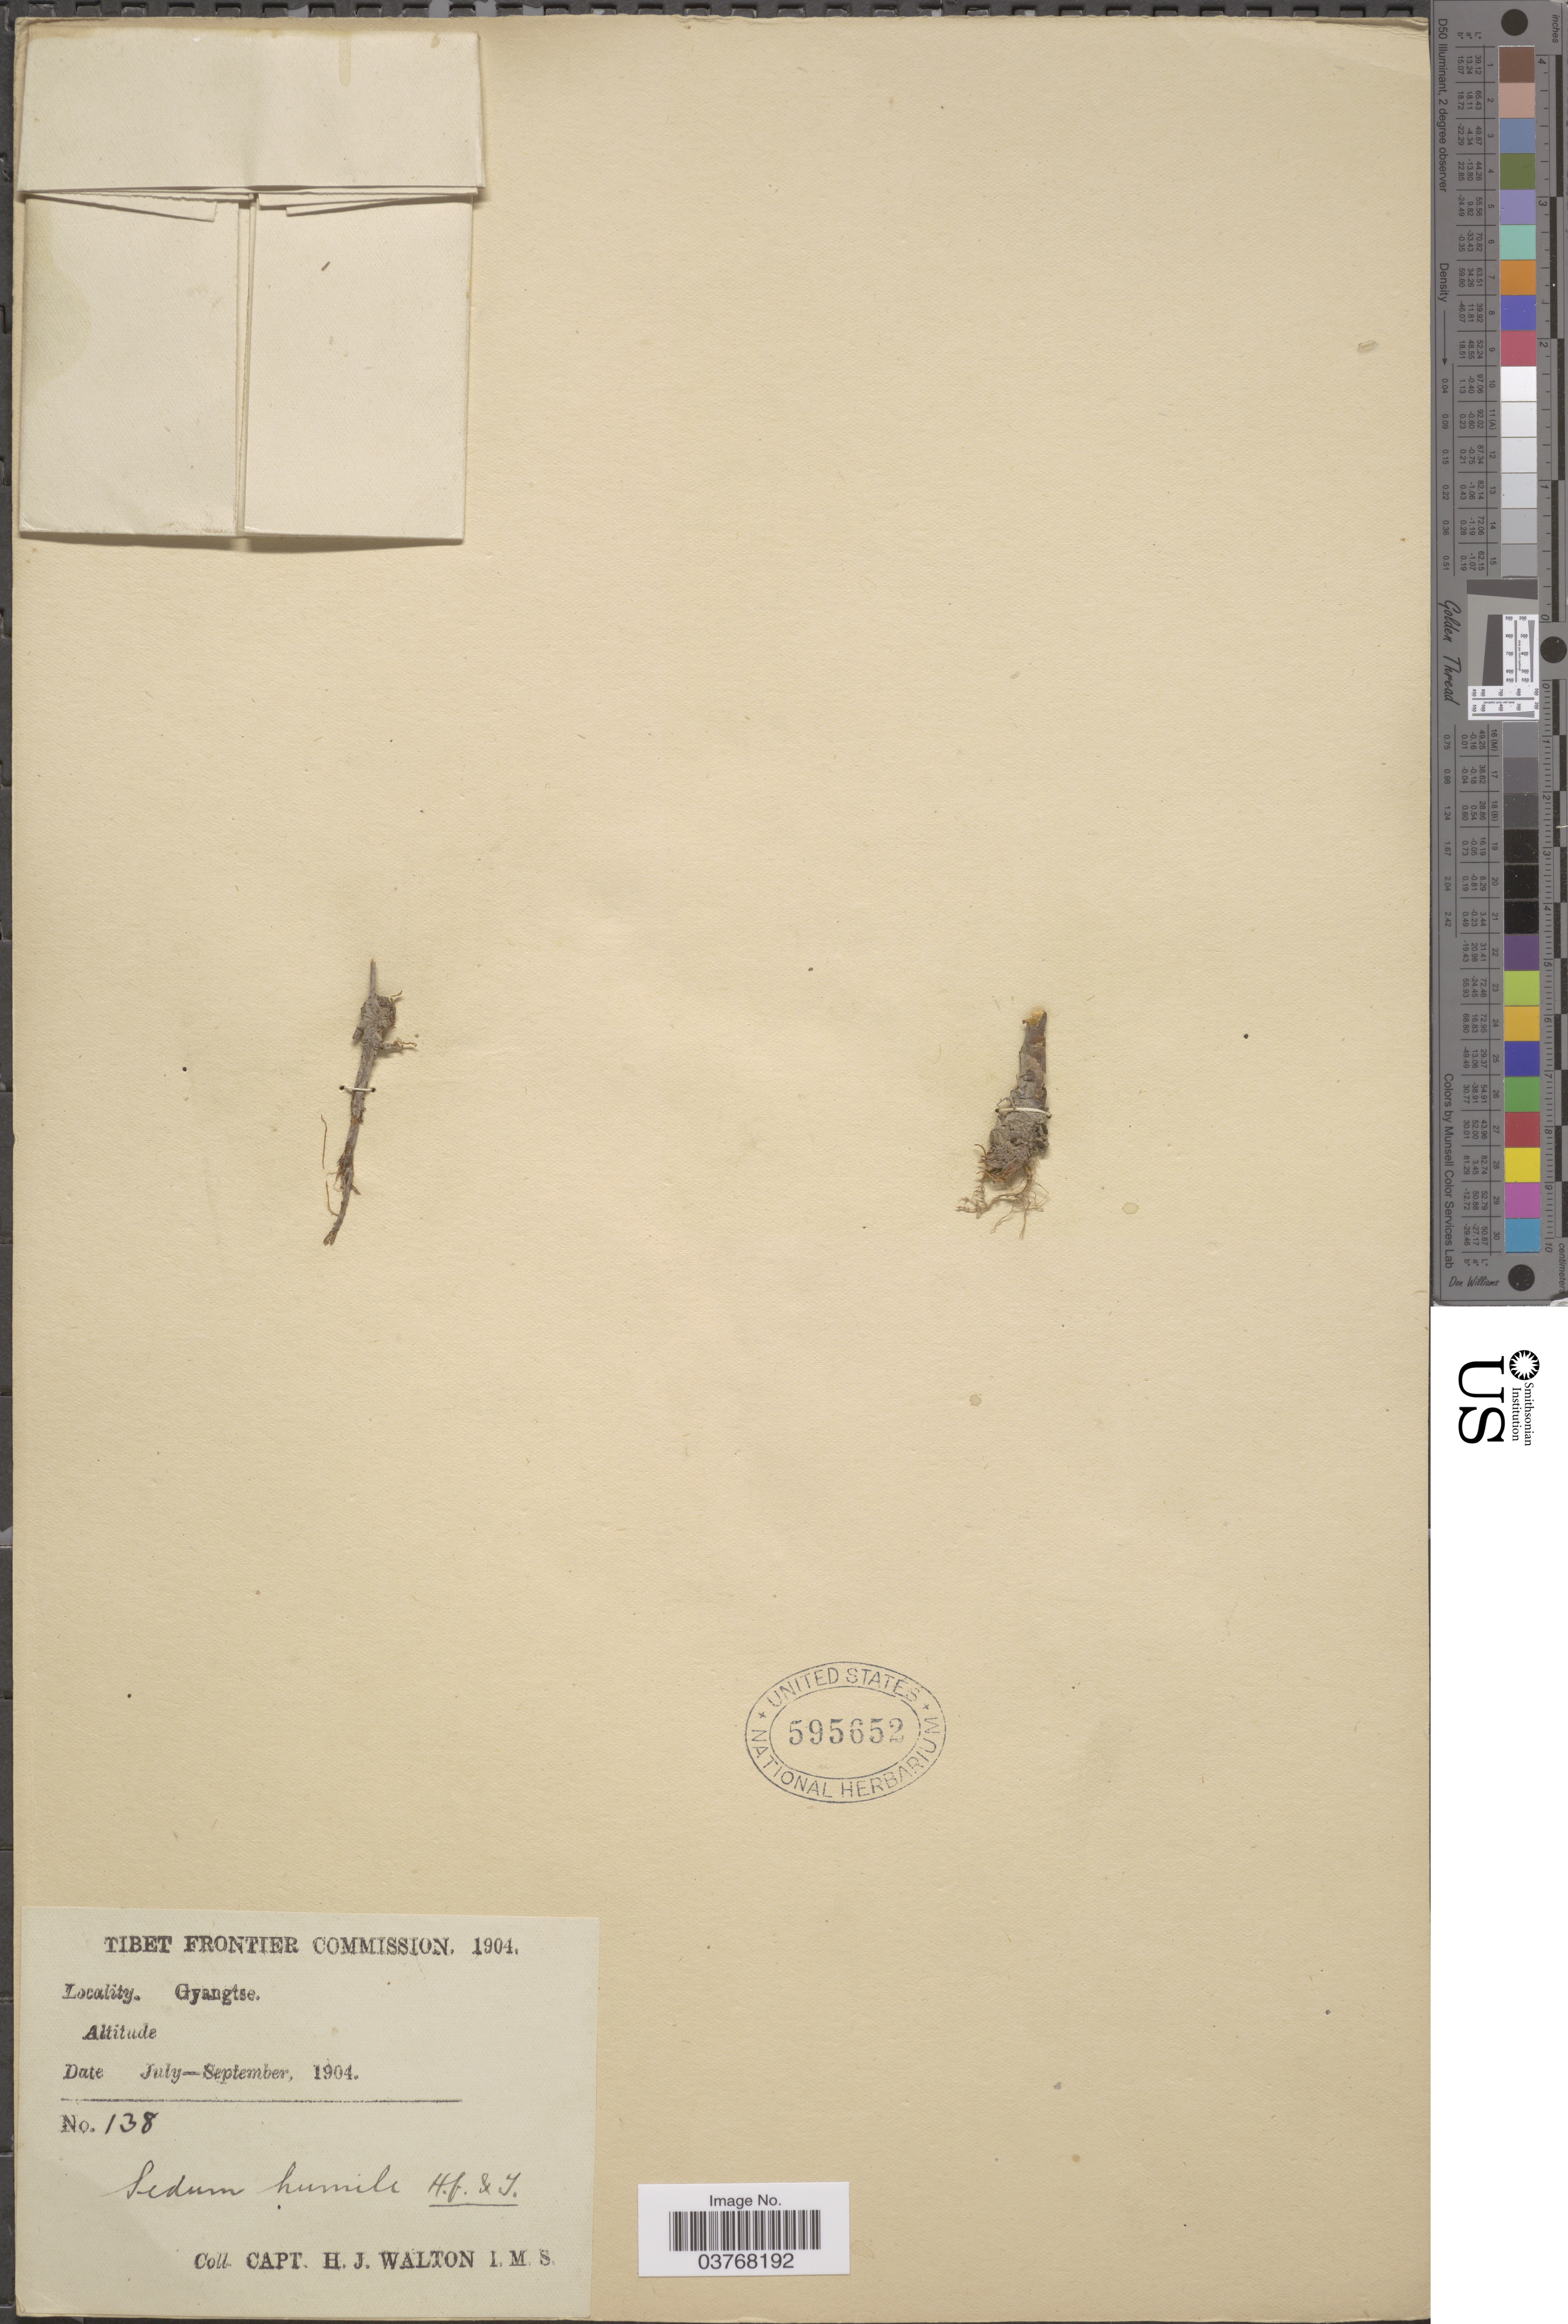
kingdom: Plantae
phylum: Tracheophyta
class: Magnoliopsida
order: Saxifragales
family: Crassulaceae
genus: Rhodiola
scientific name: Rhodiola humilis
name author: (Hook. f. & Thomson) S.H. Fu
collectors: H. Walton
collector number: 138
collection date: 1904-07/1904-09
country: China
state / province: Xizang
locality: Gyangtse.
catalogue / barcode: US 595652